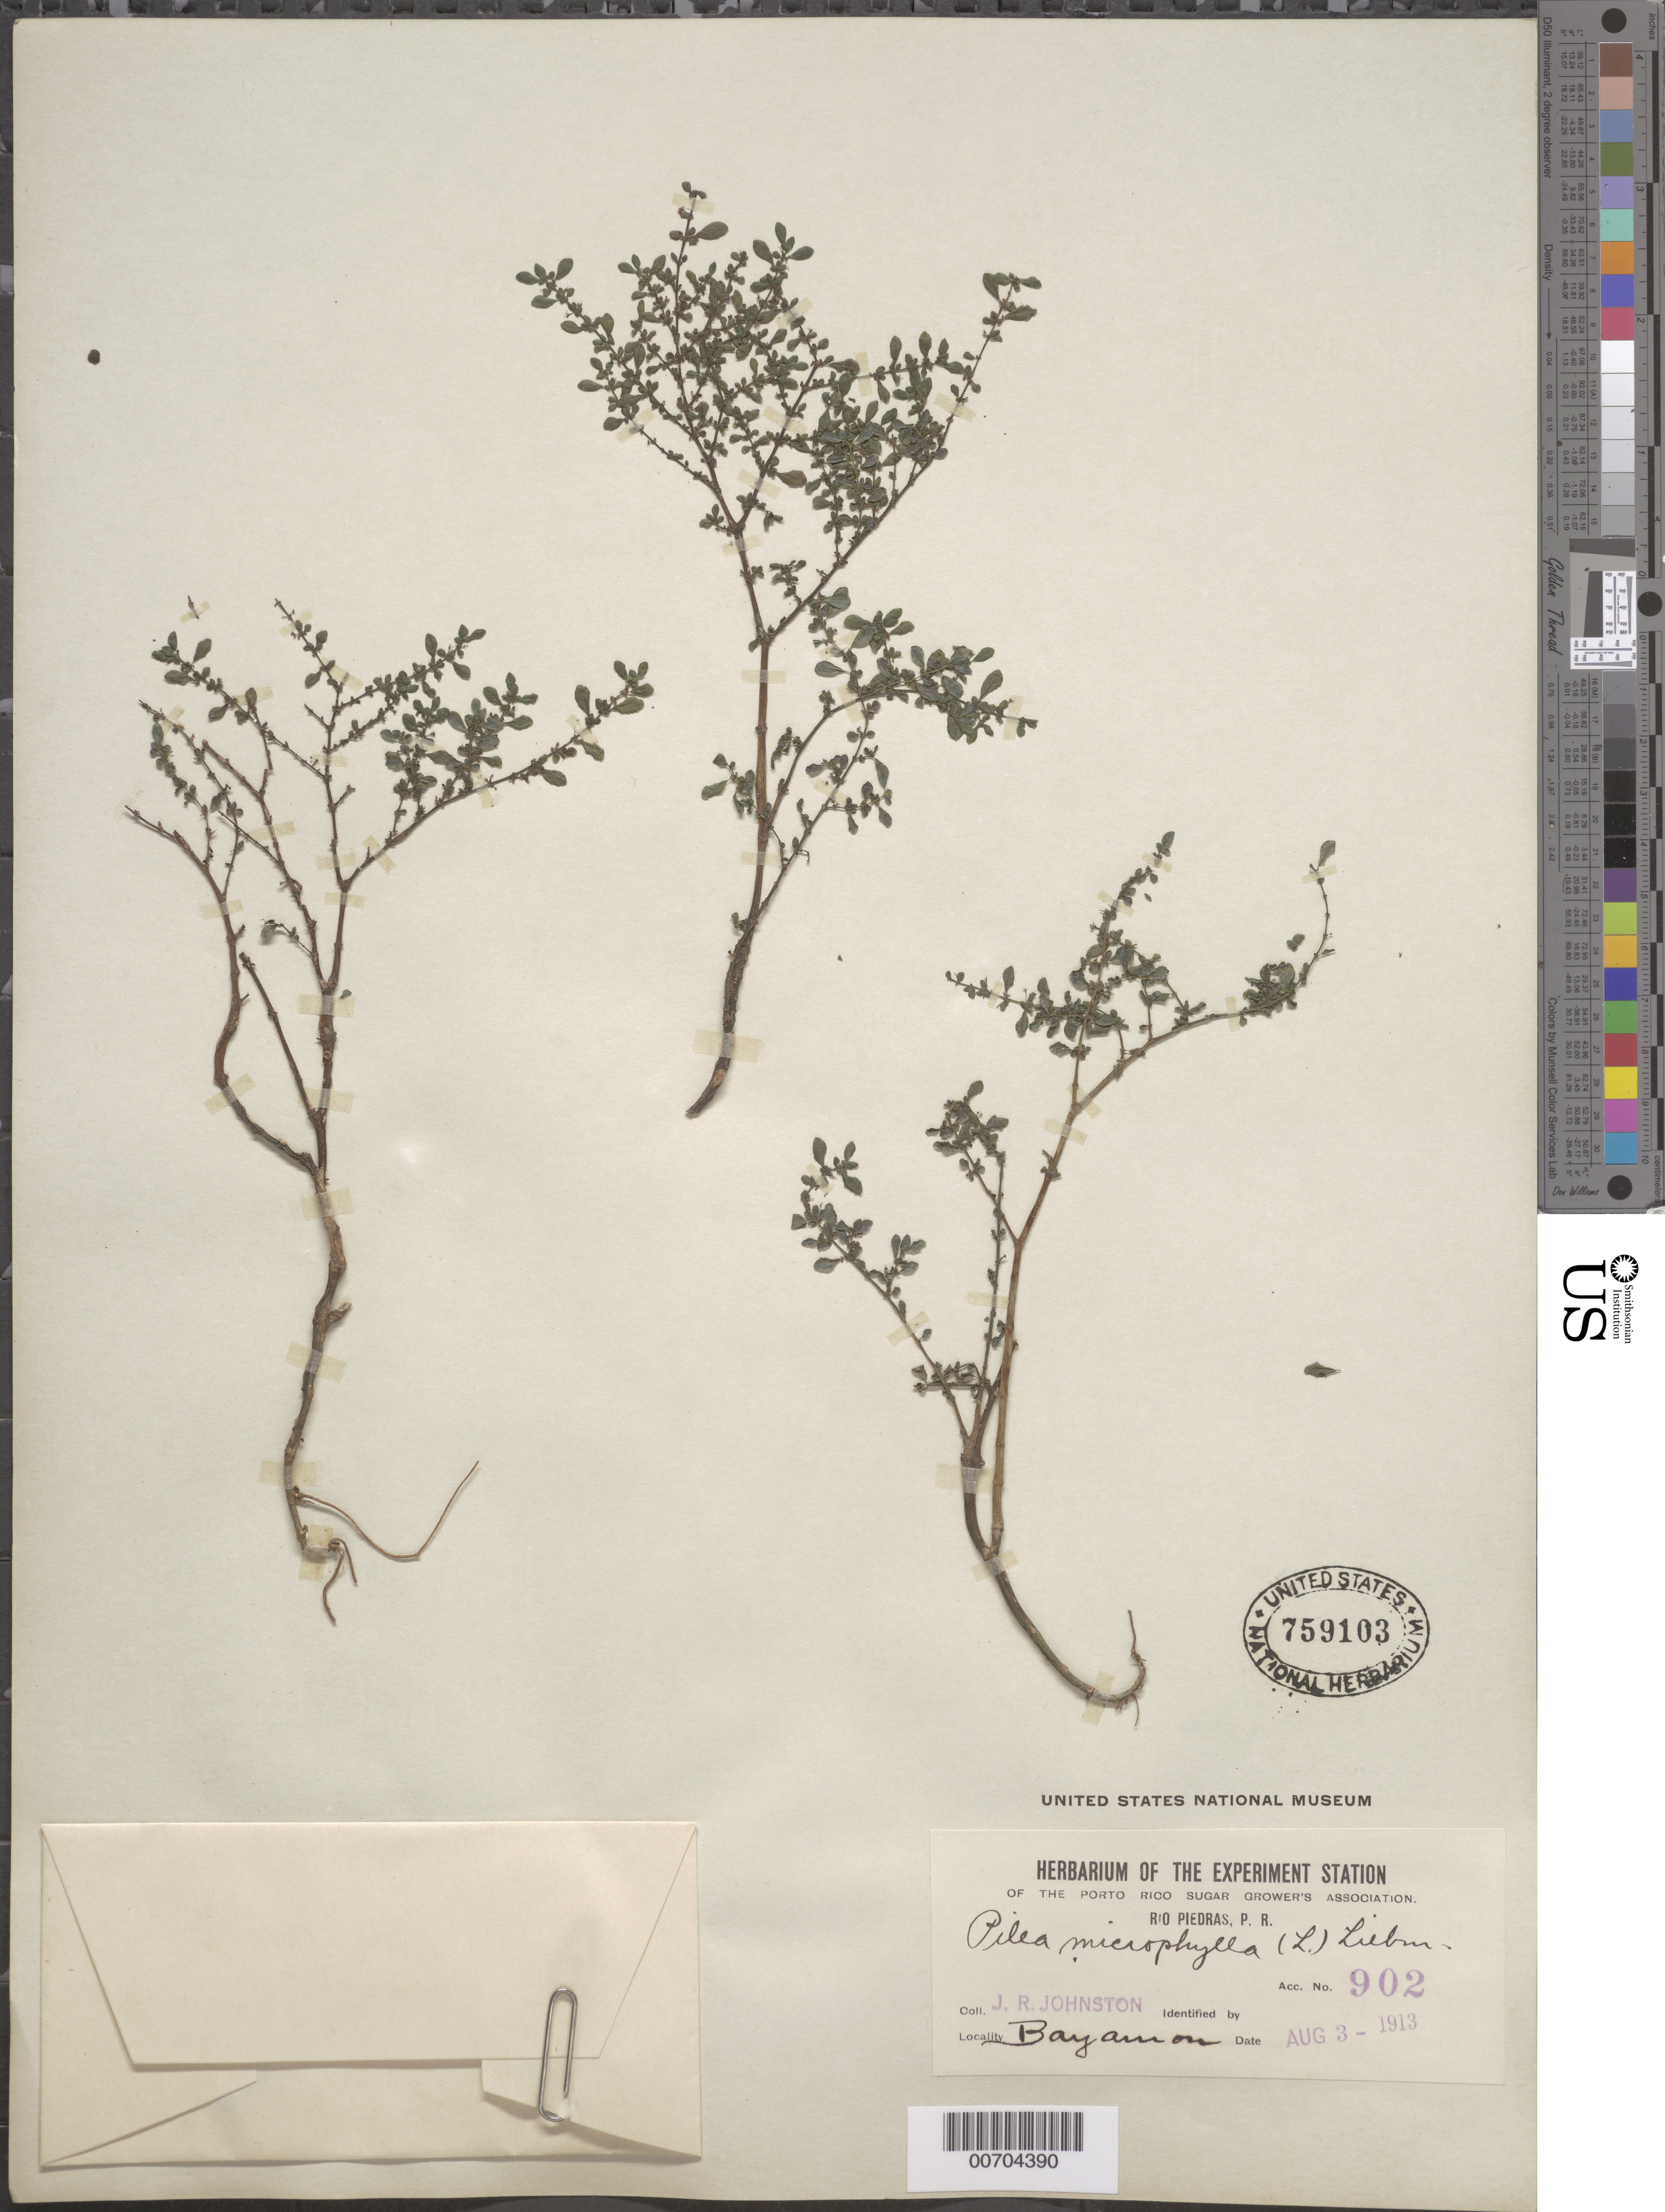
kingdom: Plantae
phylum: Tracheophyta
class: Magnoliopsida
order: Rosales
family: Urticaceae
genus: Pilea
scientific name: Pilea microphylla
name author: (L.) Liebm.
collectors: J. Johnston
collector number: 902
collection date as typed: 03 Aug 1913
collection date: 1913-08-03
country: Puerto Rico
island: Greater Antilles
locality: Bayamon, Río Piedras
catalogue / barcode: US 759103